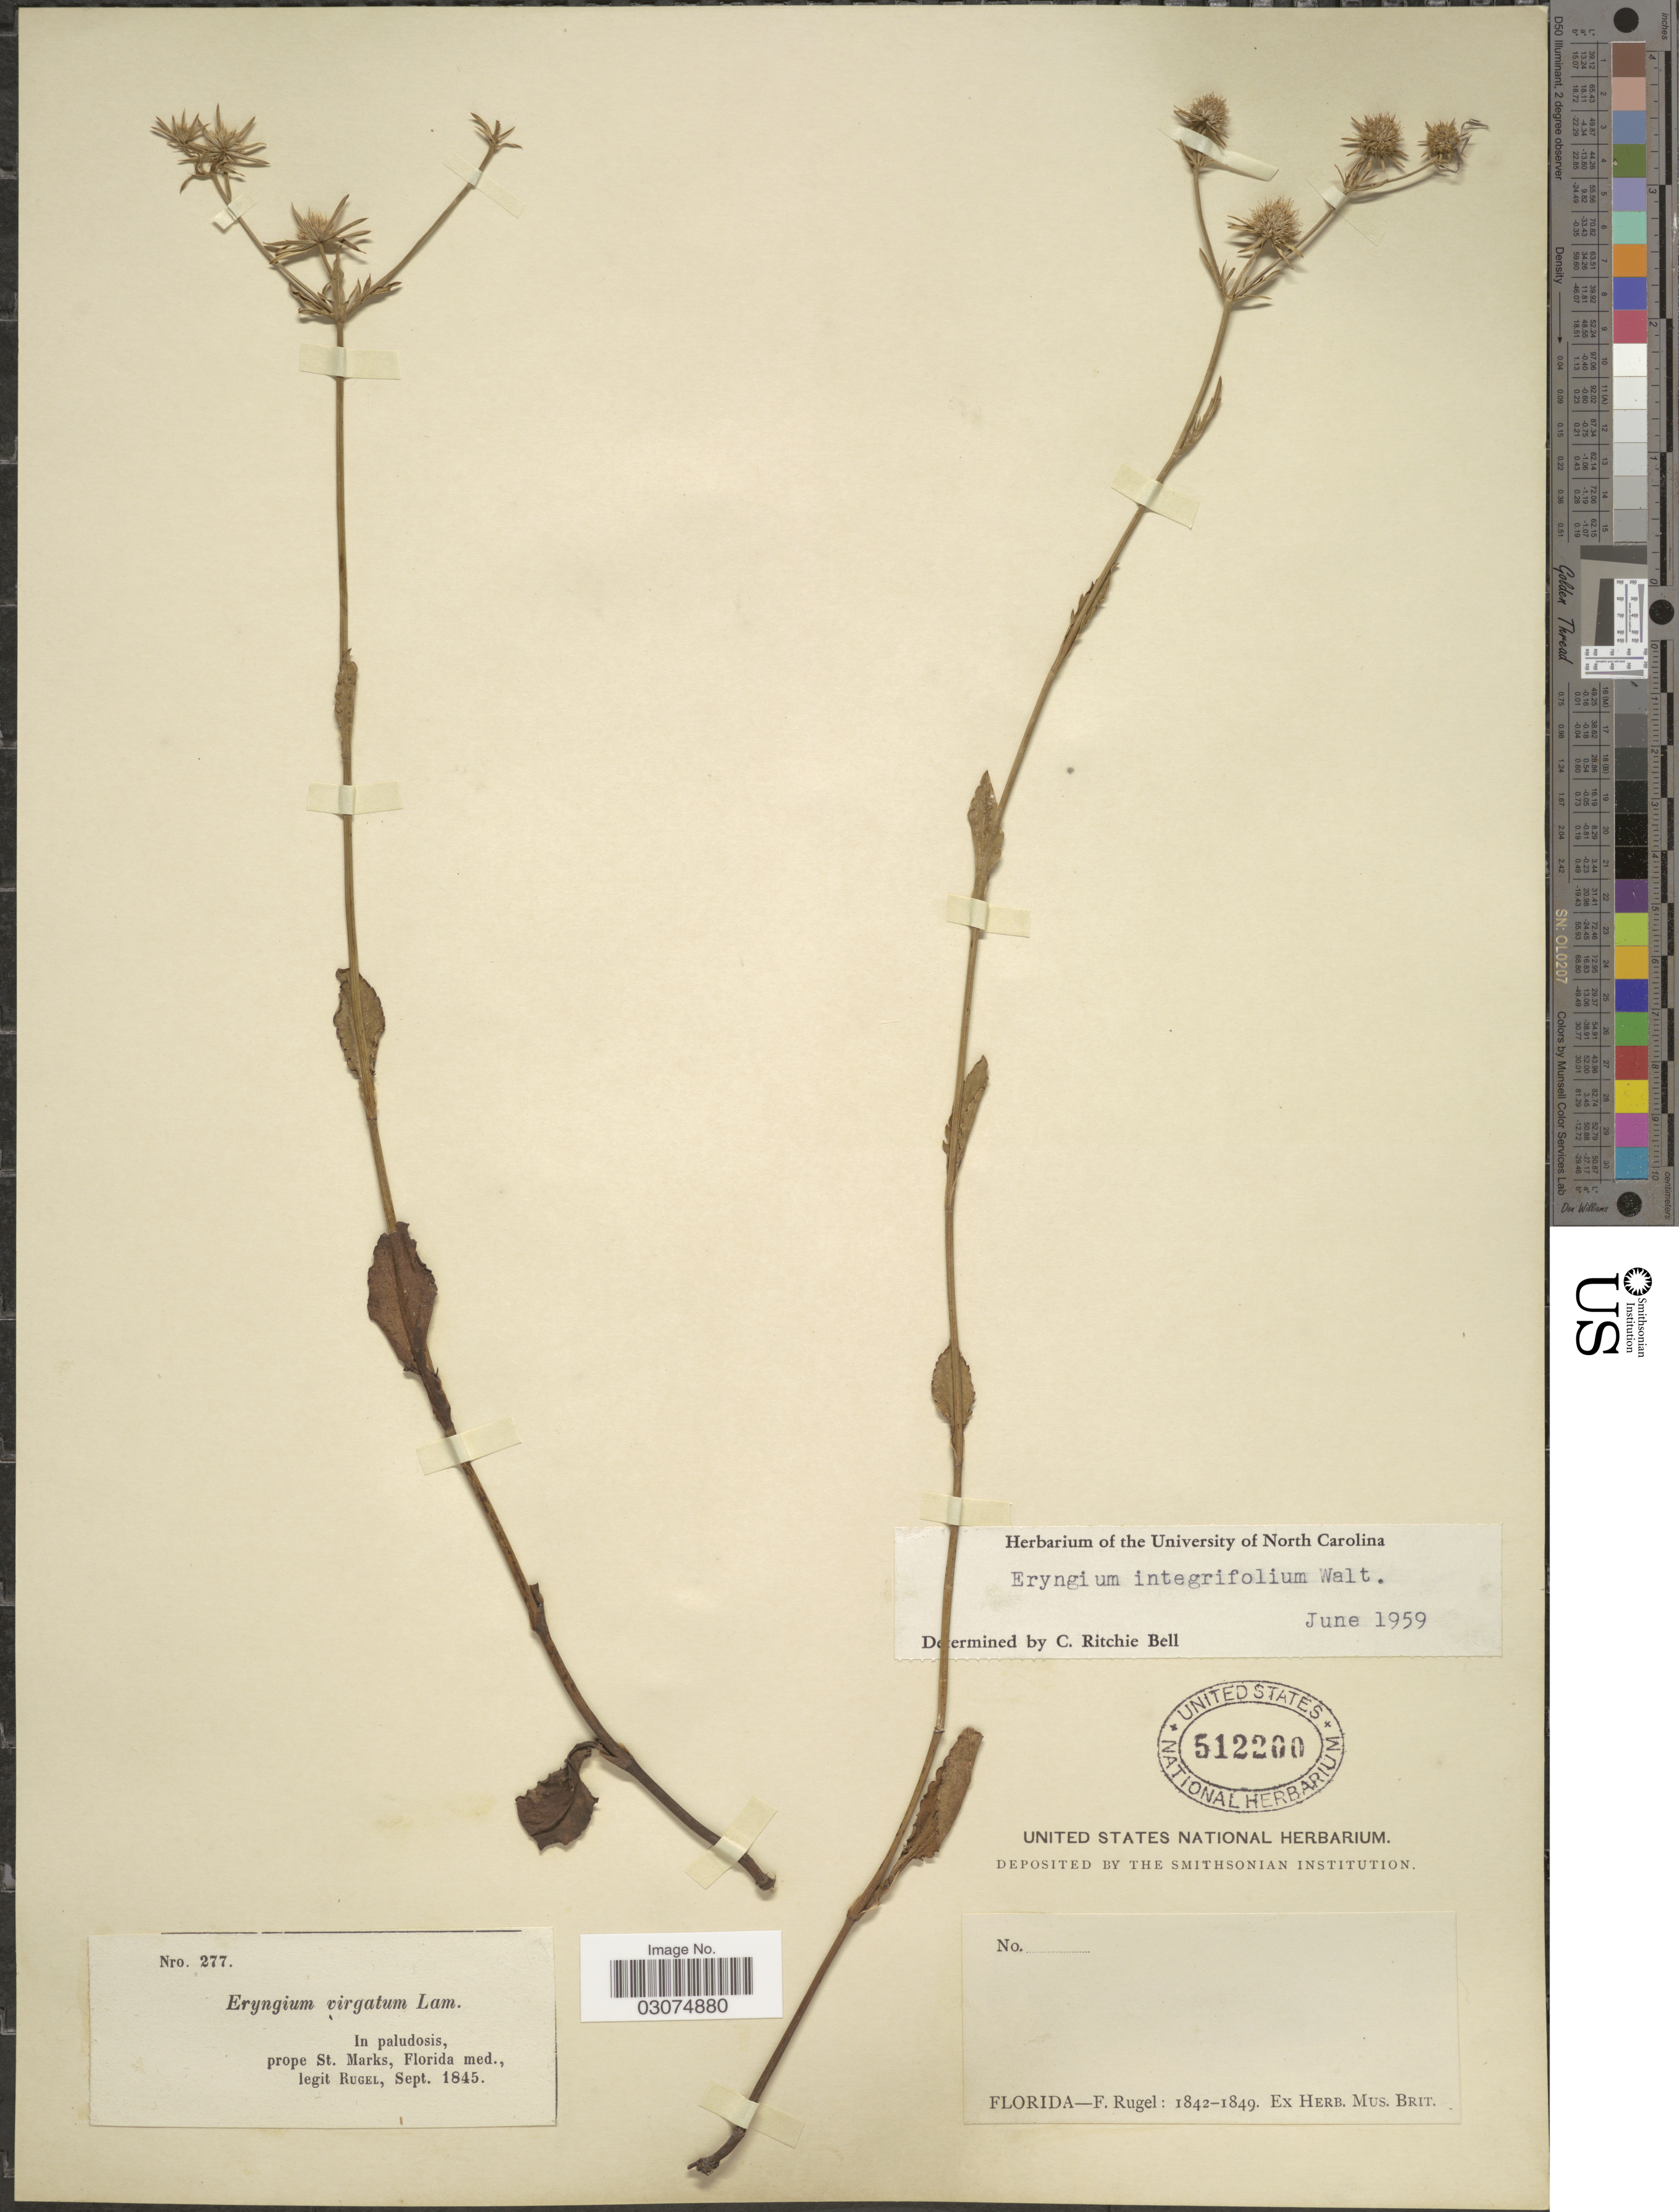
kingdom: Plantae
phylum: Tracheophyta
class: Magnoliopsida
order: Apiales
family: Apiaceae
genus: Eryngium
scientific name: Eryngium integrifolium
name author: Walter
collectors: F. Rugel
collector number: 277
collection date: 1845-09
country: United States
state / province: Florida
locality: In paludosis, prope St. Marks, Florida med.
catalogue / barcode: US 512200